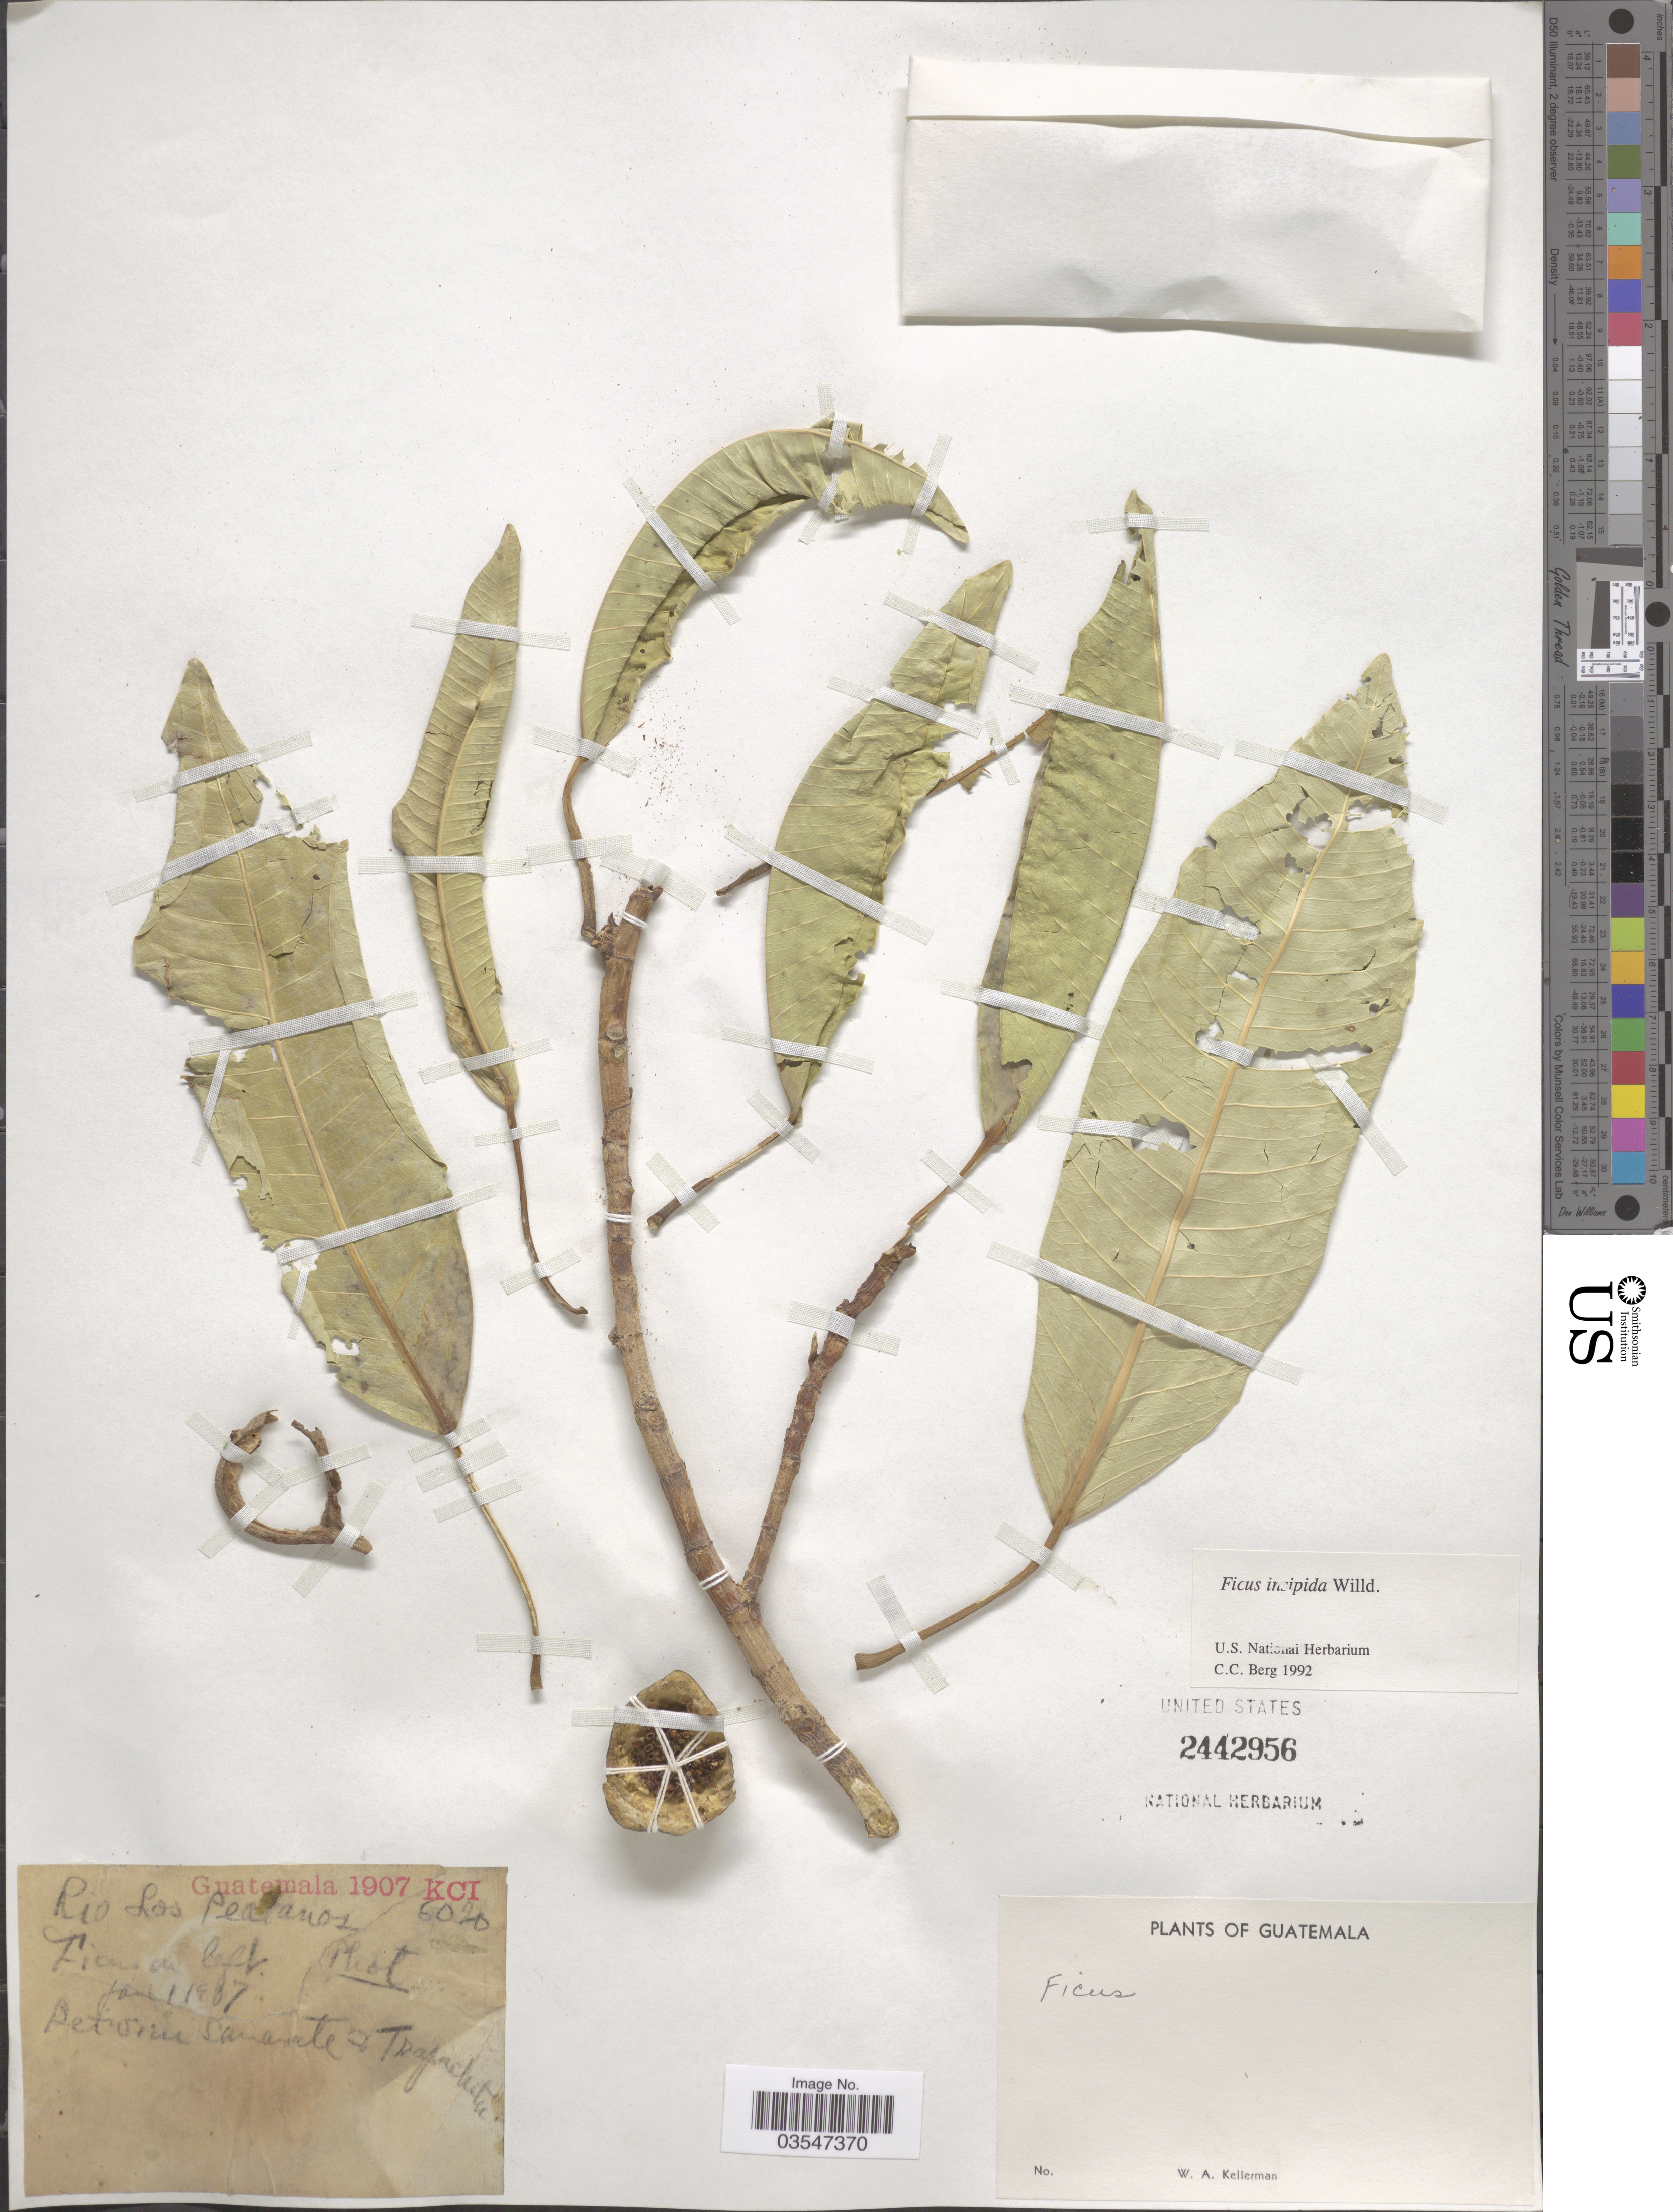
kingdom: Plantae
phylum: Tracheophyta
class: Magnoliopsida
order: Rosales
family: Moraceae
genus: Ficus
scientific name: Ficus insipida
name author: Willd.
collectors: W. Kellerman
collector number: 6020?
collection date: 1907-01-01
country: Guatemala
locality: Rio Los Platanos.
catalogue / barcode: US 2442956